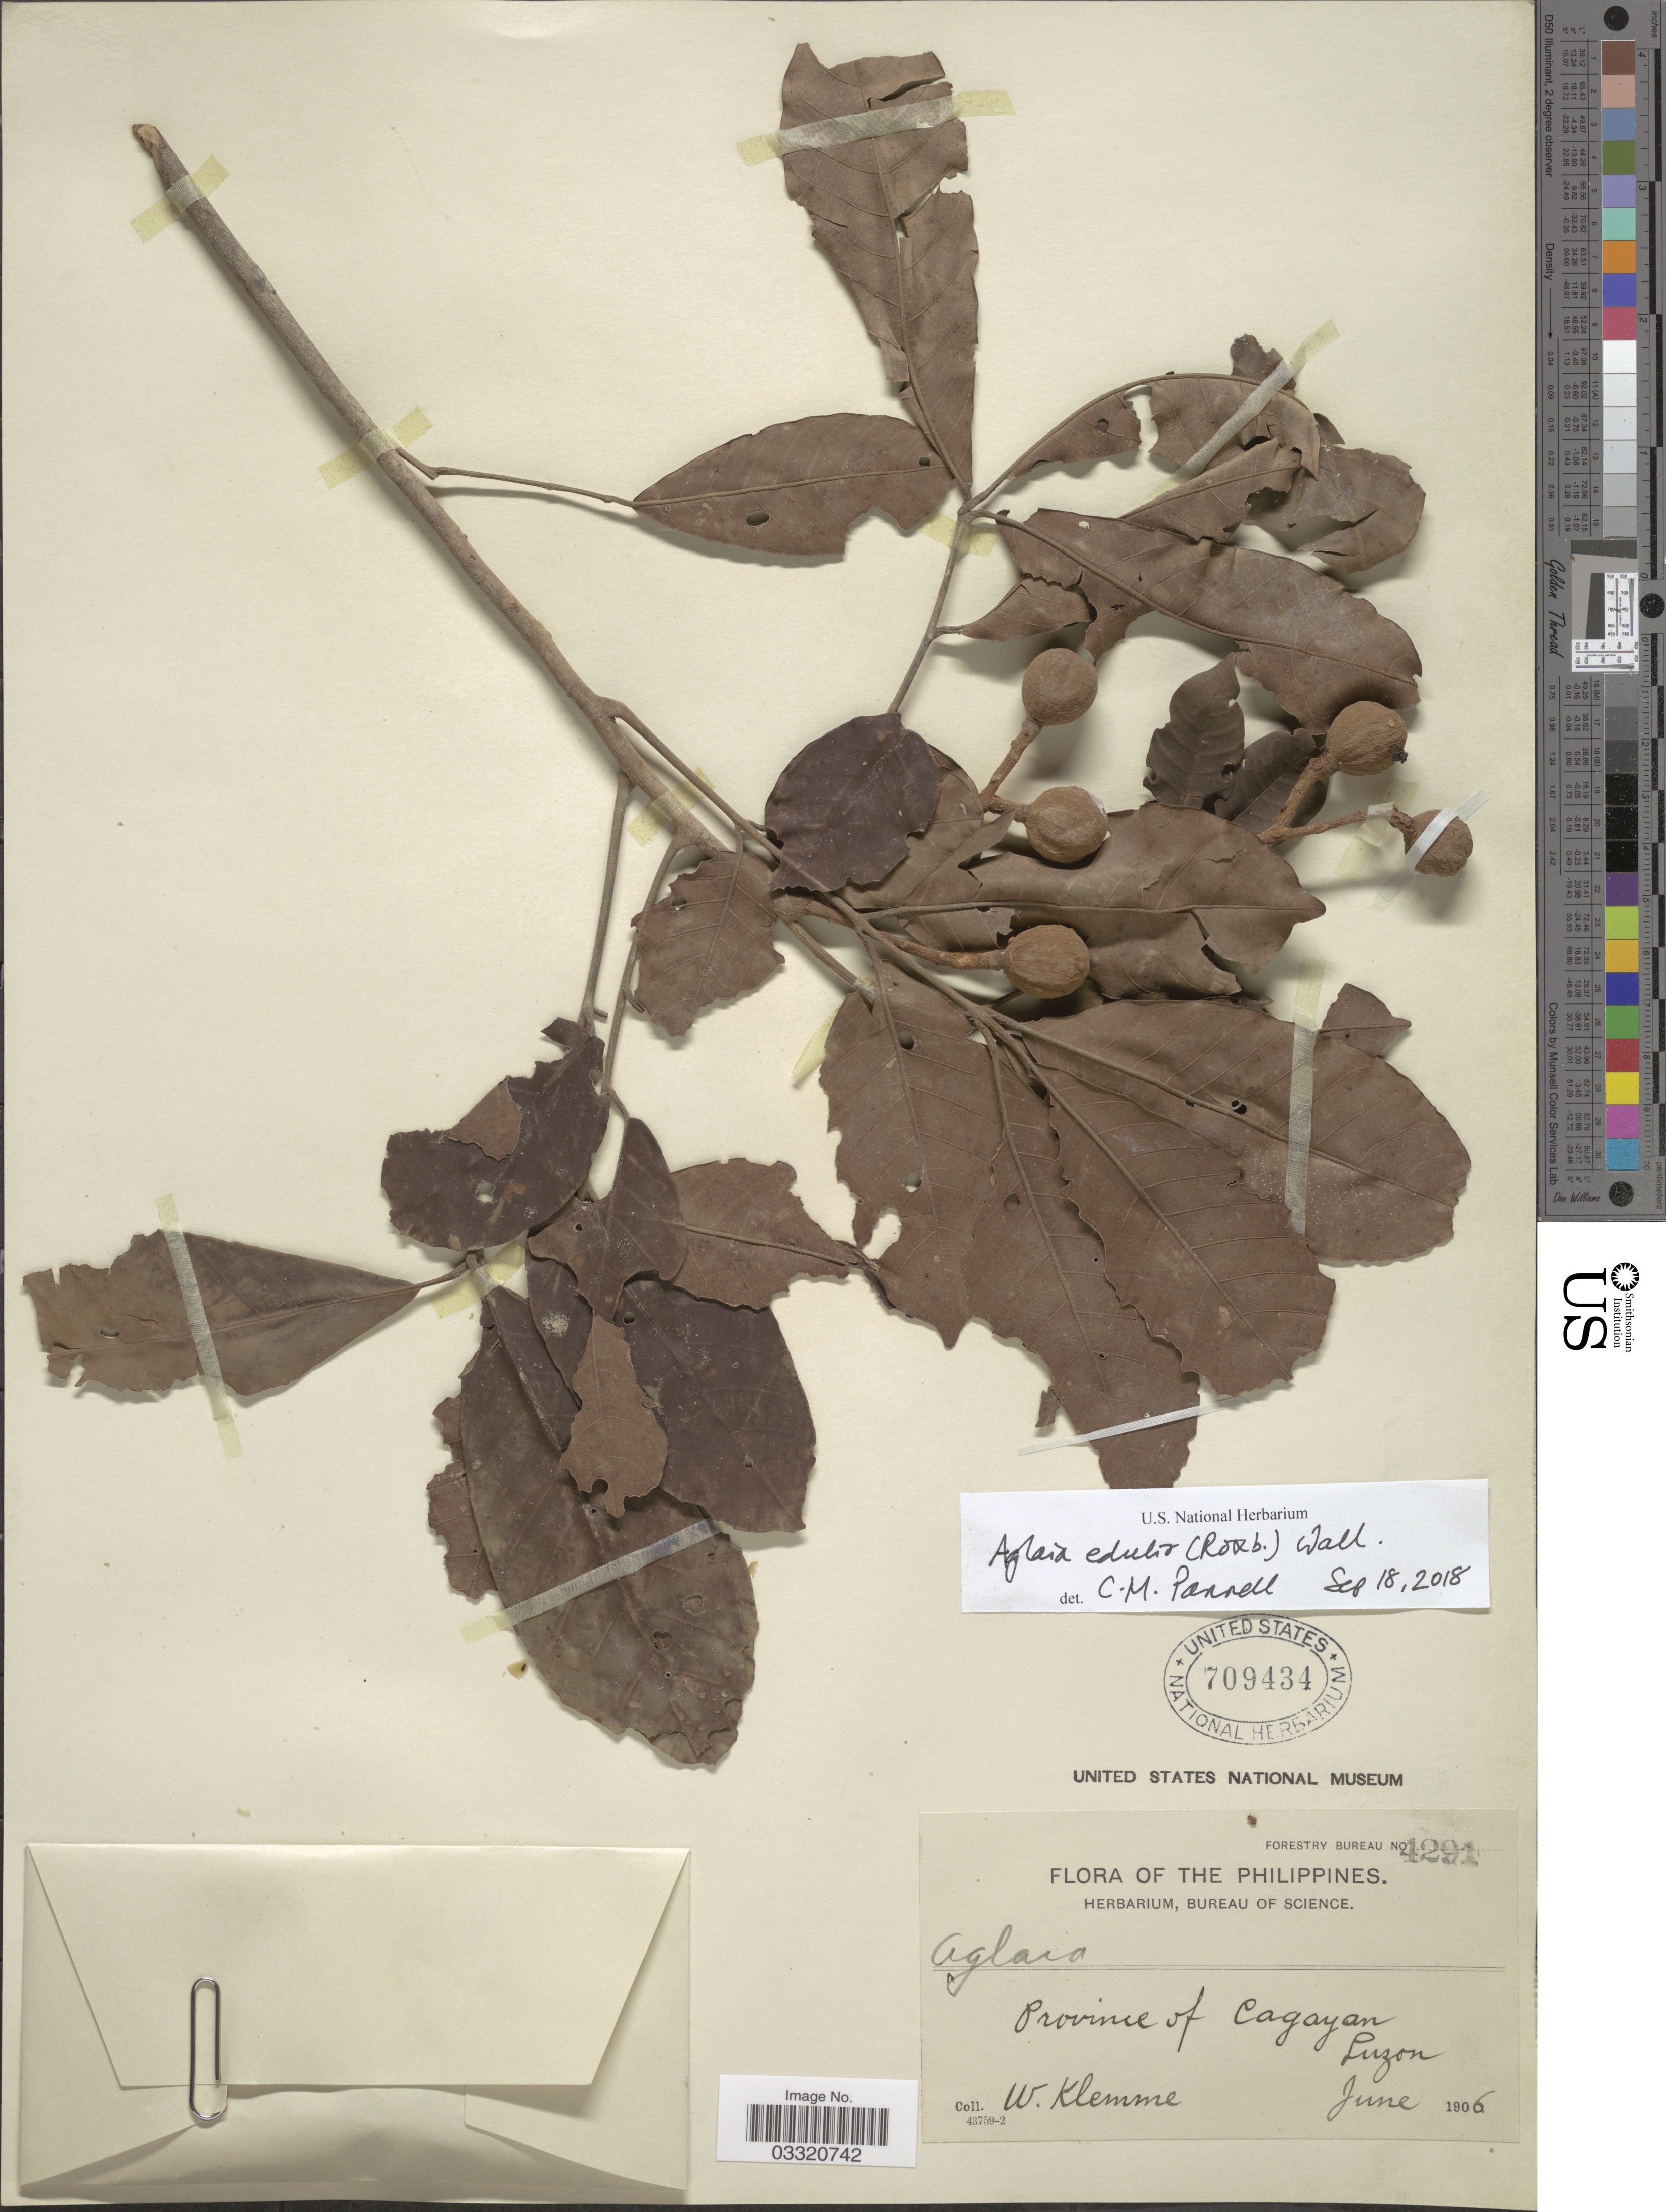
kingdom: Plantae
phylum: Tracheophyta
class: Magnoliopsida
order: Sapindales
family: Meliaceae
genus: Aglaia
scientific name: Aglaia edulis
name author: (Roxb.) Wall.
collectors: W. Klemme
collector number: Forestry Bureau 4291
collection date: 1906-06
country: Philippines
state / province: Cagayan Valley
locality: Province of Cagayan, Luzon.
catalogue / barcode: US 709434